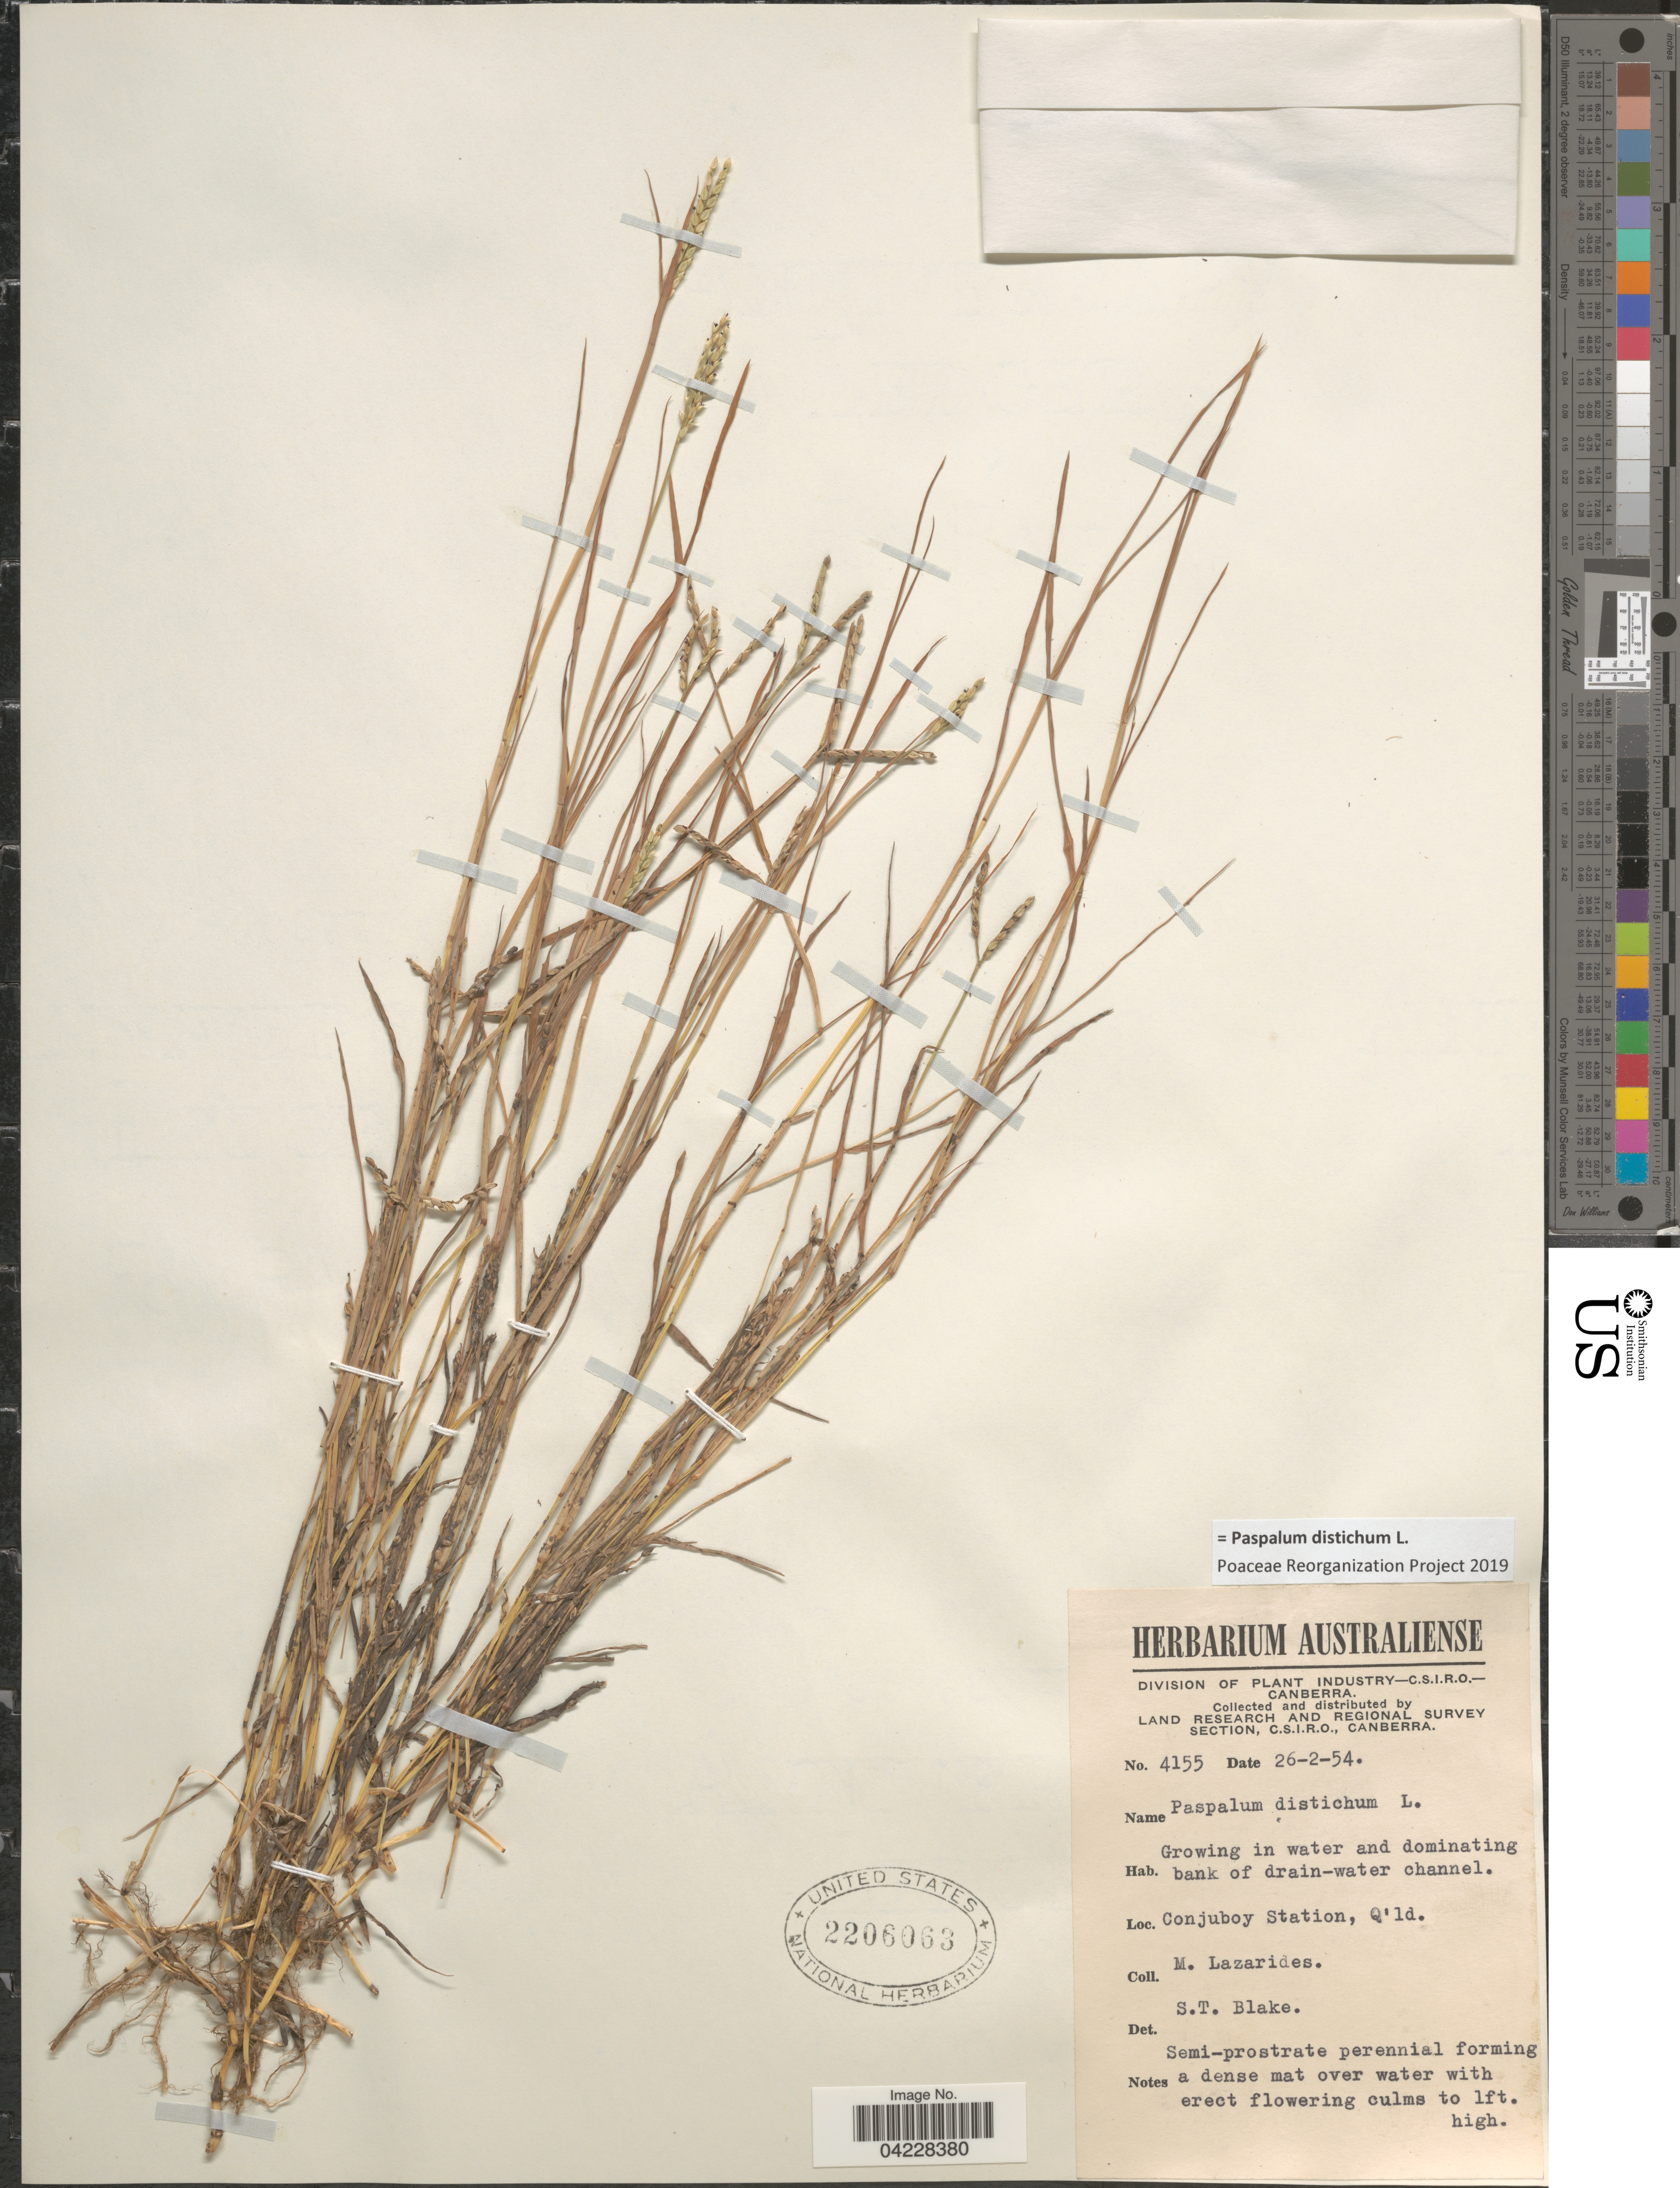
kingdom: Plantae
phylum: Tracheophyta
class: Liliopsida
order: Poales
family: Poaceae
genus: Paspalum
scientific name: Paspalum distichum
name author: L.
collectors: M. Lazarides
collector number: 4155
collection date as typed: Transcribed d/m/y: 26/2/54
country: Australia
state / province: Queensland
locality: Land Research and Regional Survey Section. Conjuboy Station, Q'ld.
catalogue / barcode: US 2206063